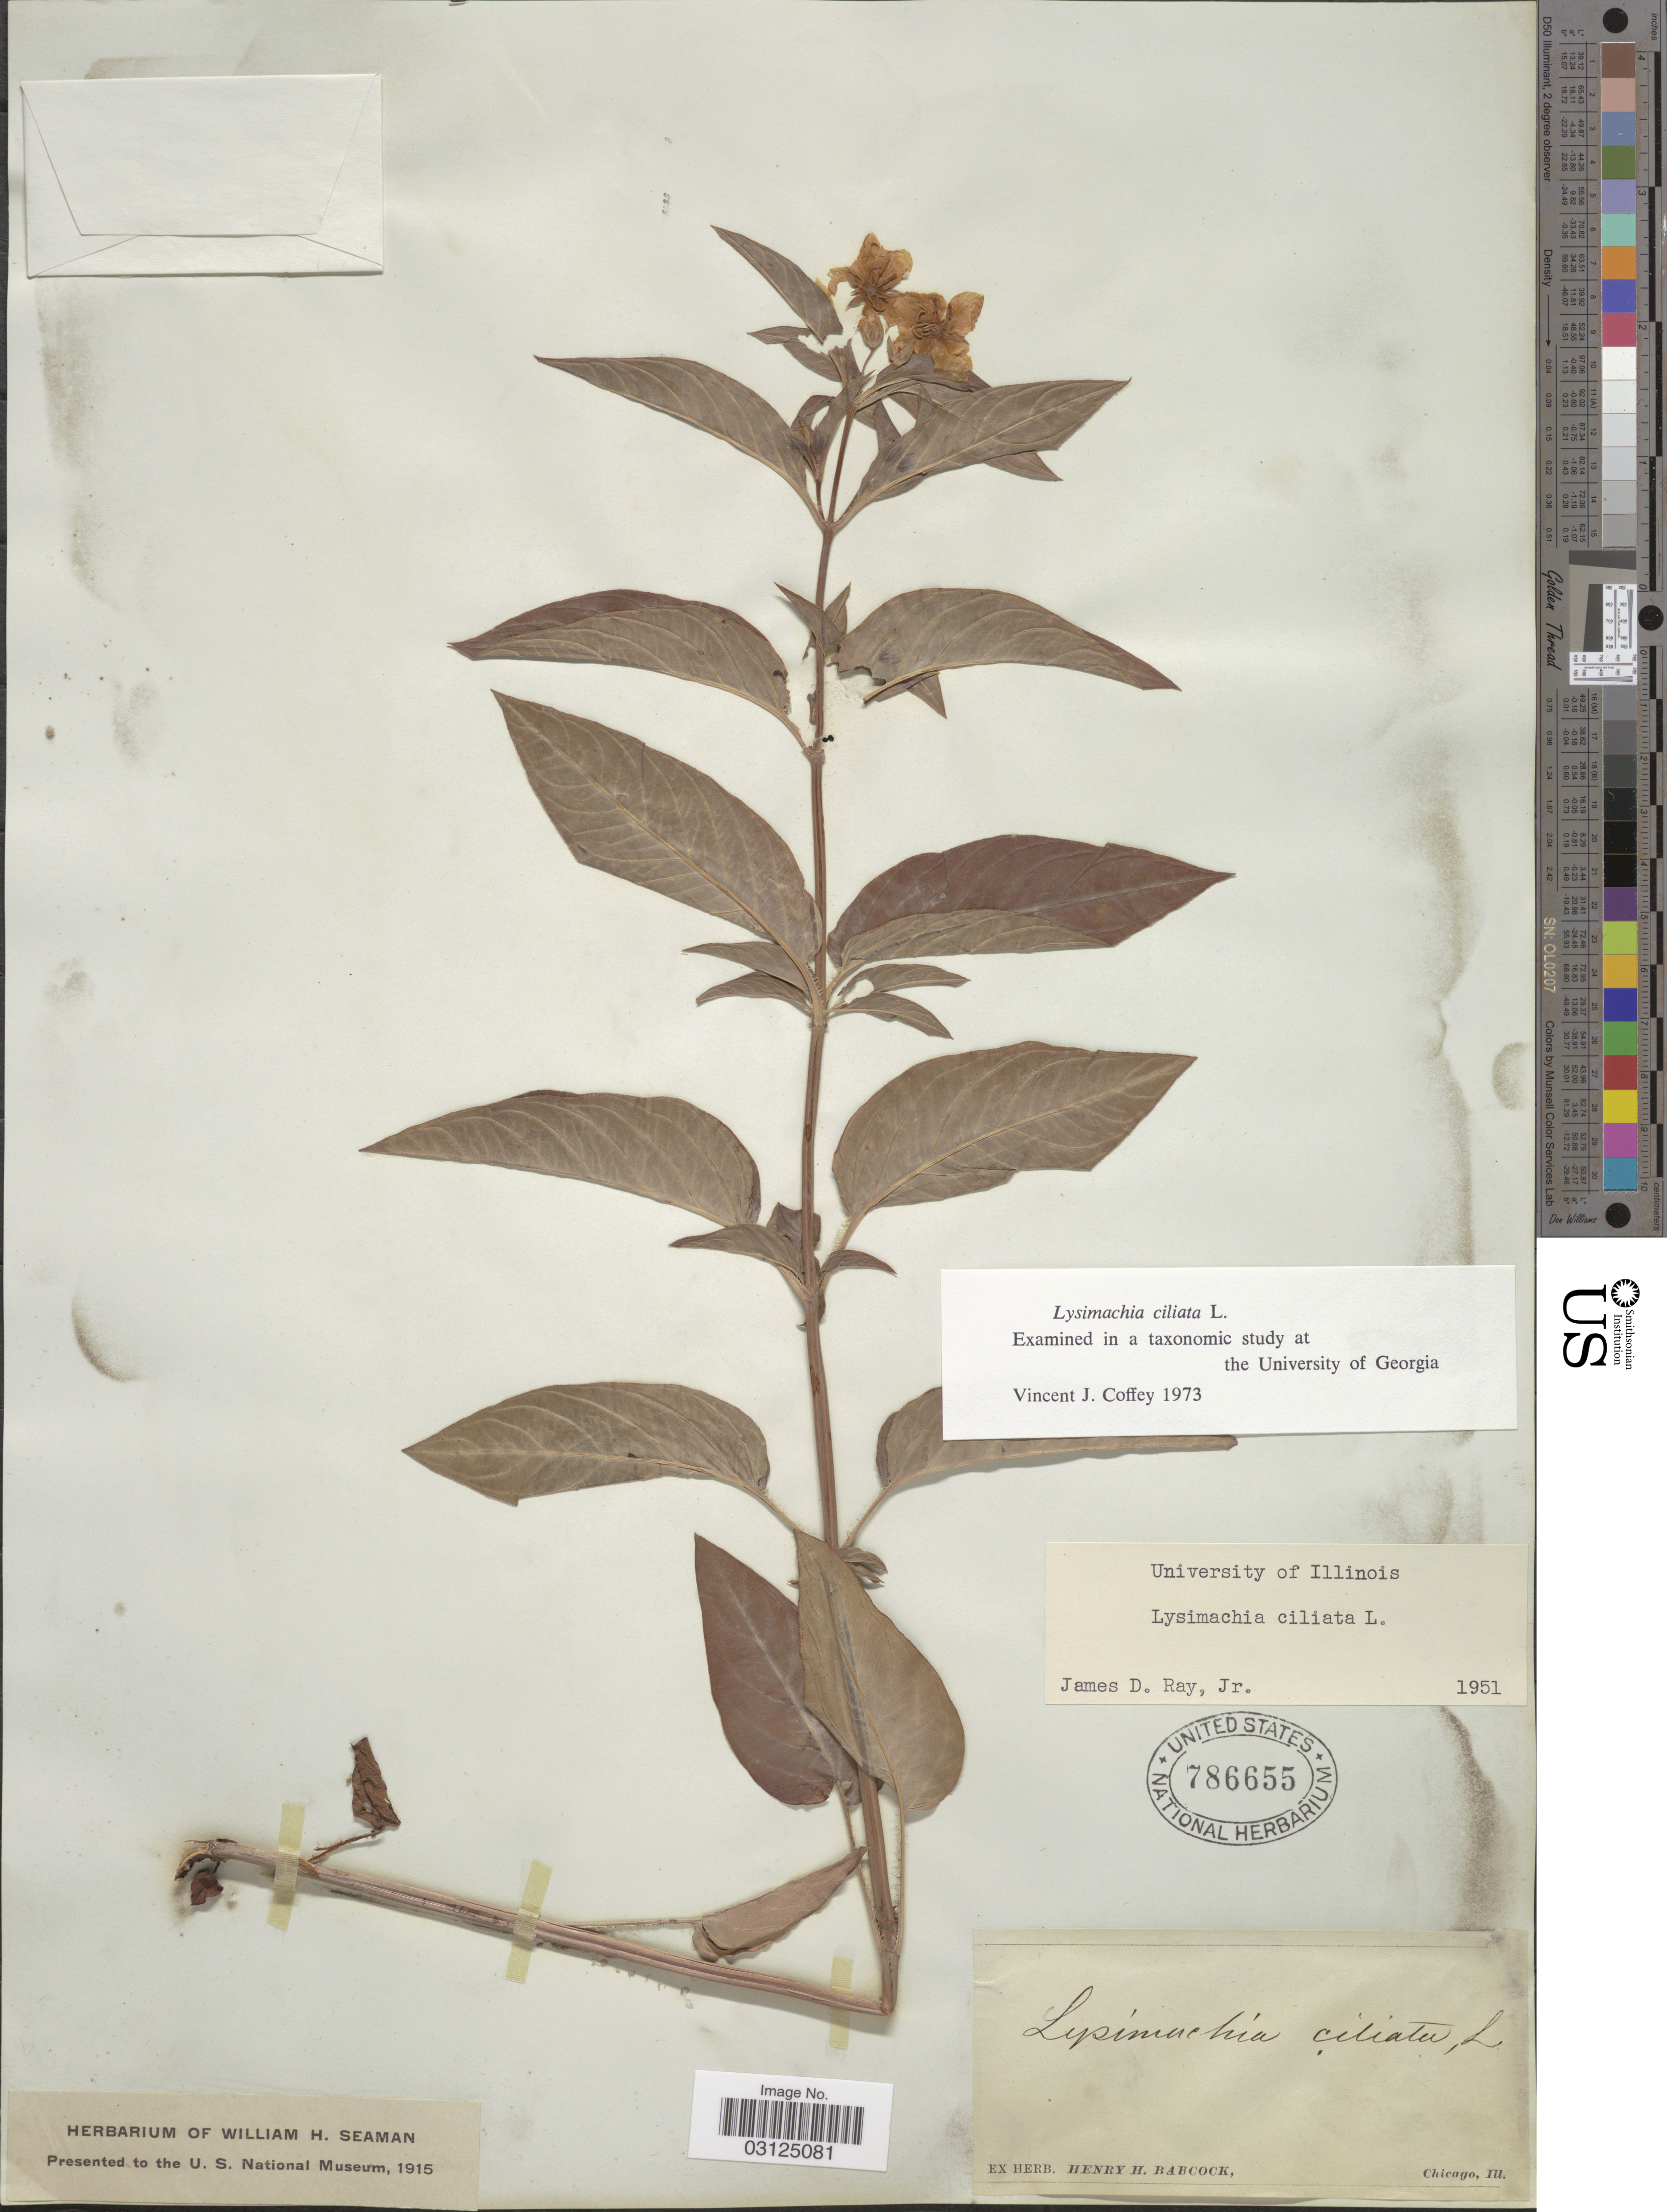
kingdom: Plantae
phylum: Tracheophyta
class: Magnoliopsida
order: Ericales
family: Primulaceae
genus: Lysimachia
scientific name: Lysimachia ciliata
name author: L.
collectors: ex herb. Henry Homes Babcock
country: United States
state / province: Illinois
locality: Chicago.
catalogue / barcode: US 786655